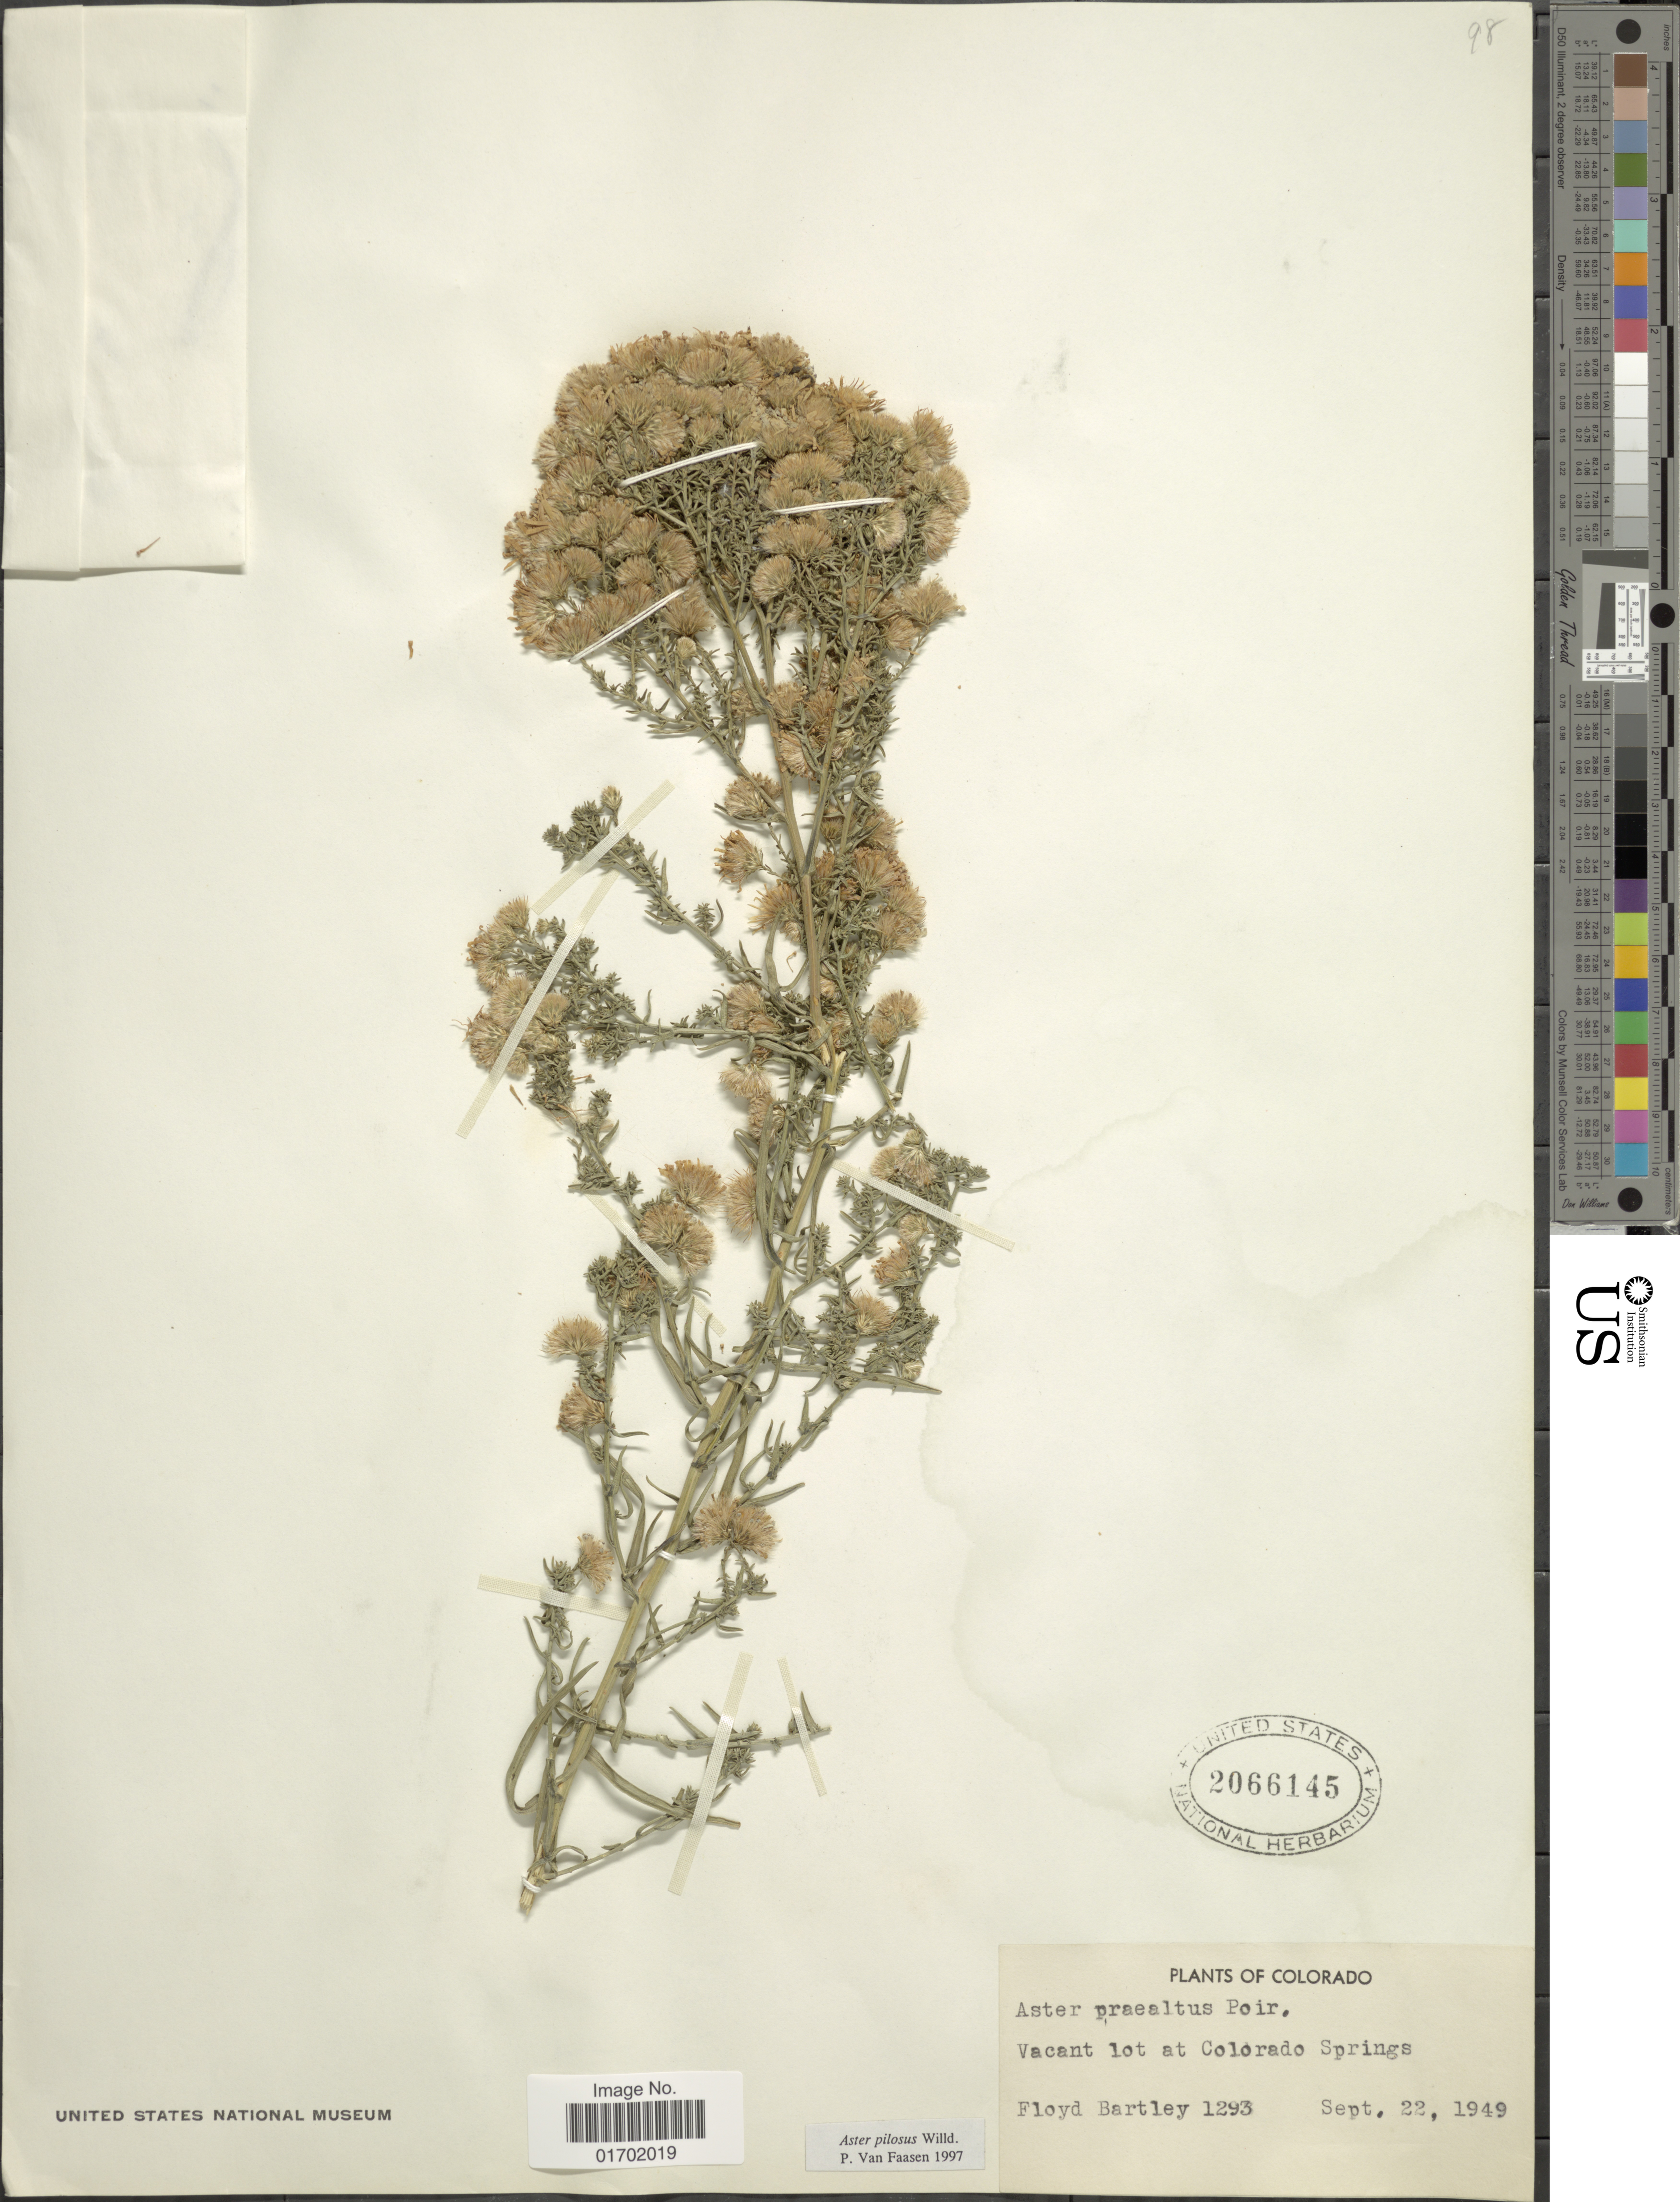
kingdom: Plantae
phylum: Tracheophyta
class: Magnoliopsida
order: Asterales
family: Asteraceae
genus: Symphyotrichum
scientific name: Symphyotrichum pilosum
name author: (Willd.) G.L. Nesom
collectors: F. Bartley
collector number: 1293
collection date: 1949-09-22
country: United States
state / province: Colorado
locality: Vacant lot at Colorado Springs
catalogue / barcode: US 2066145